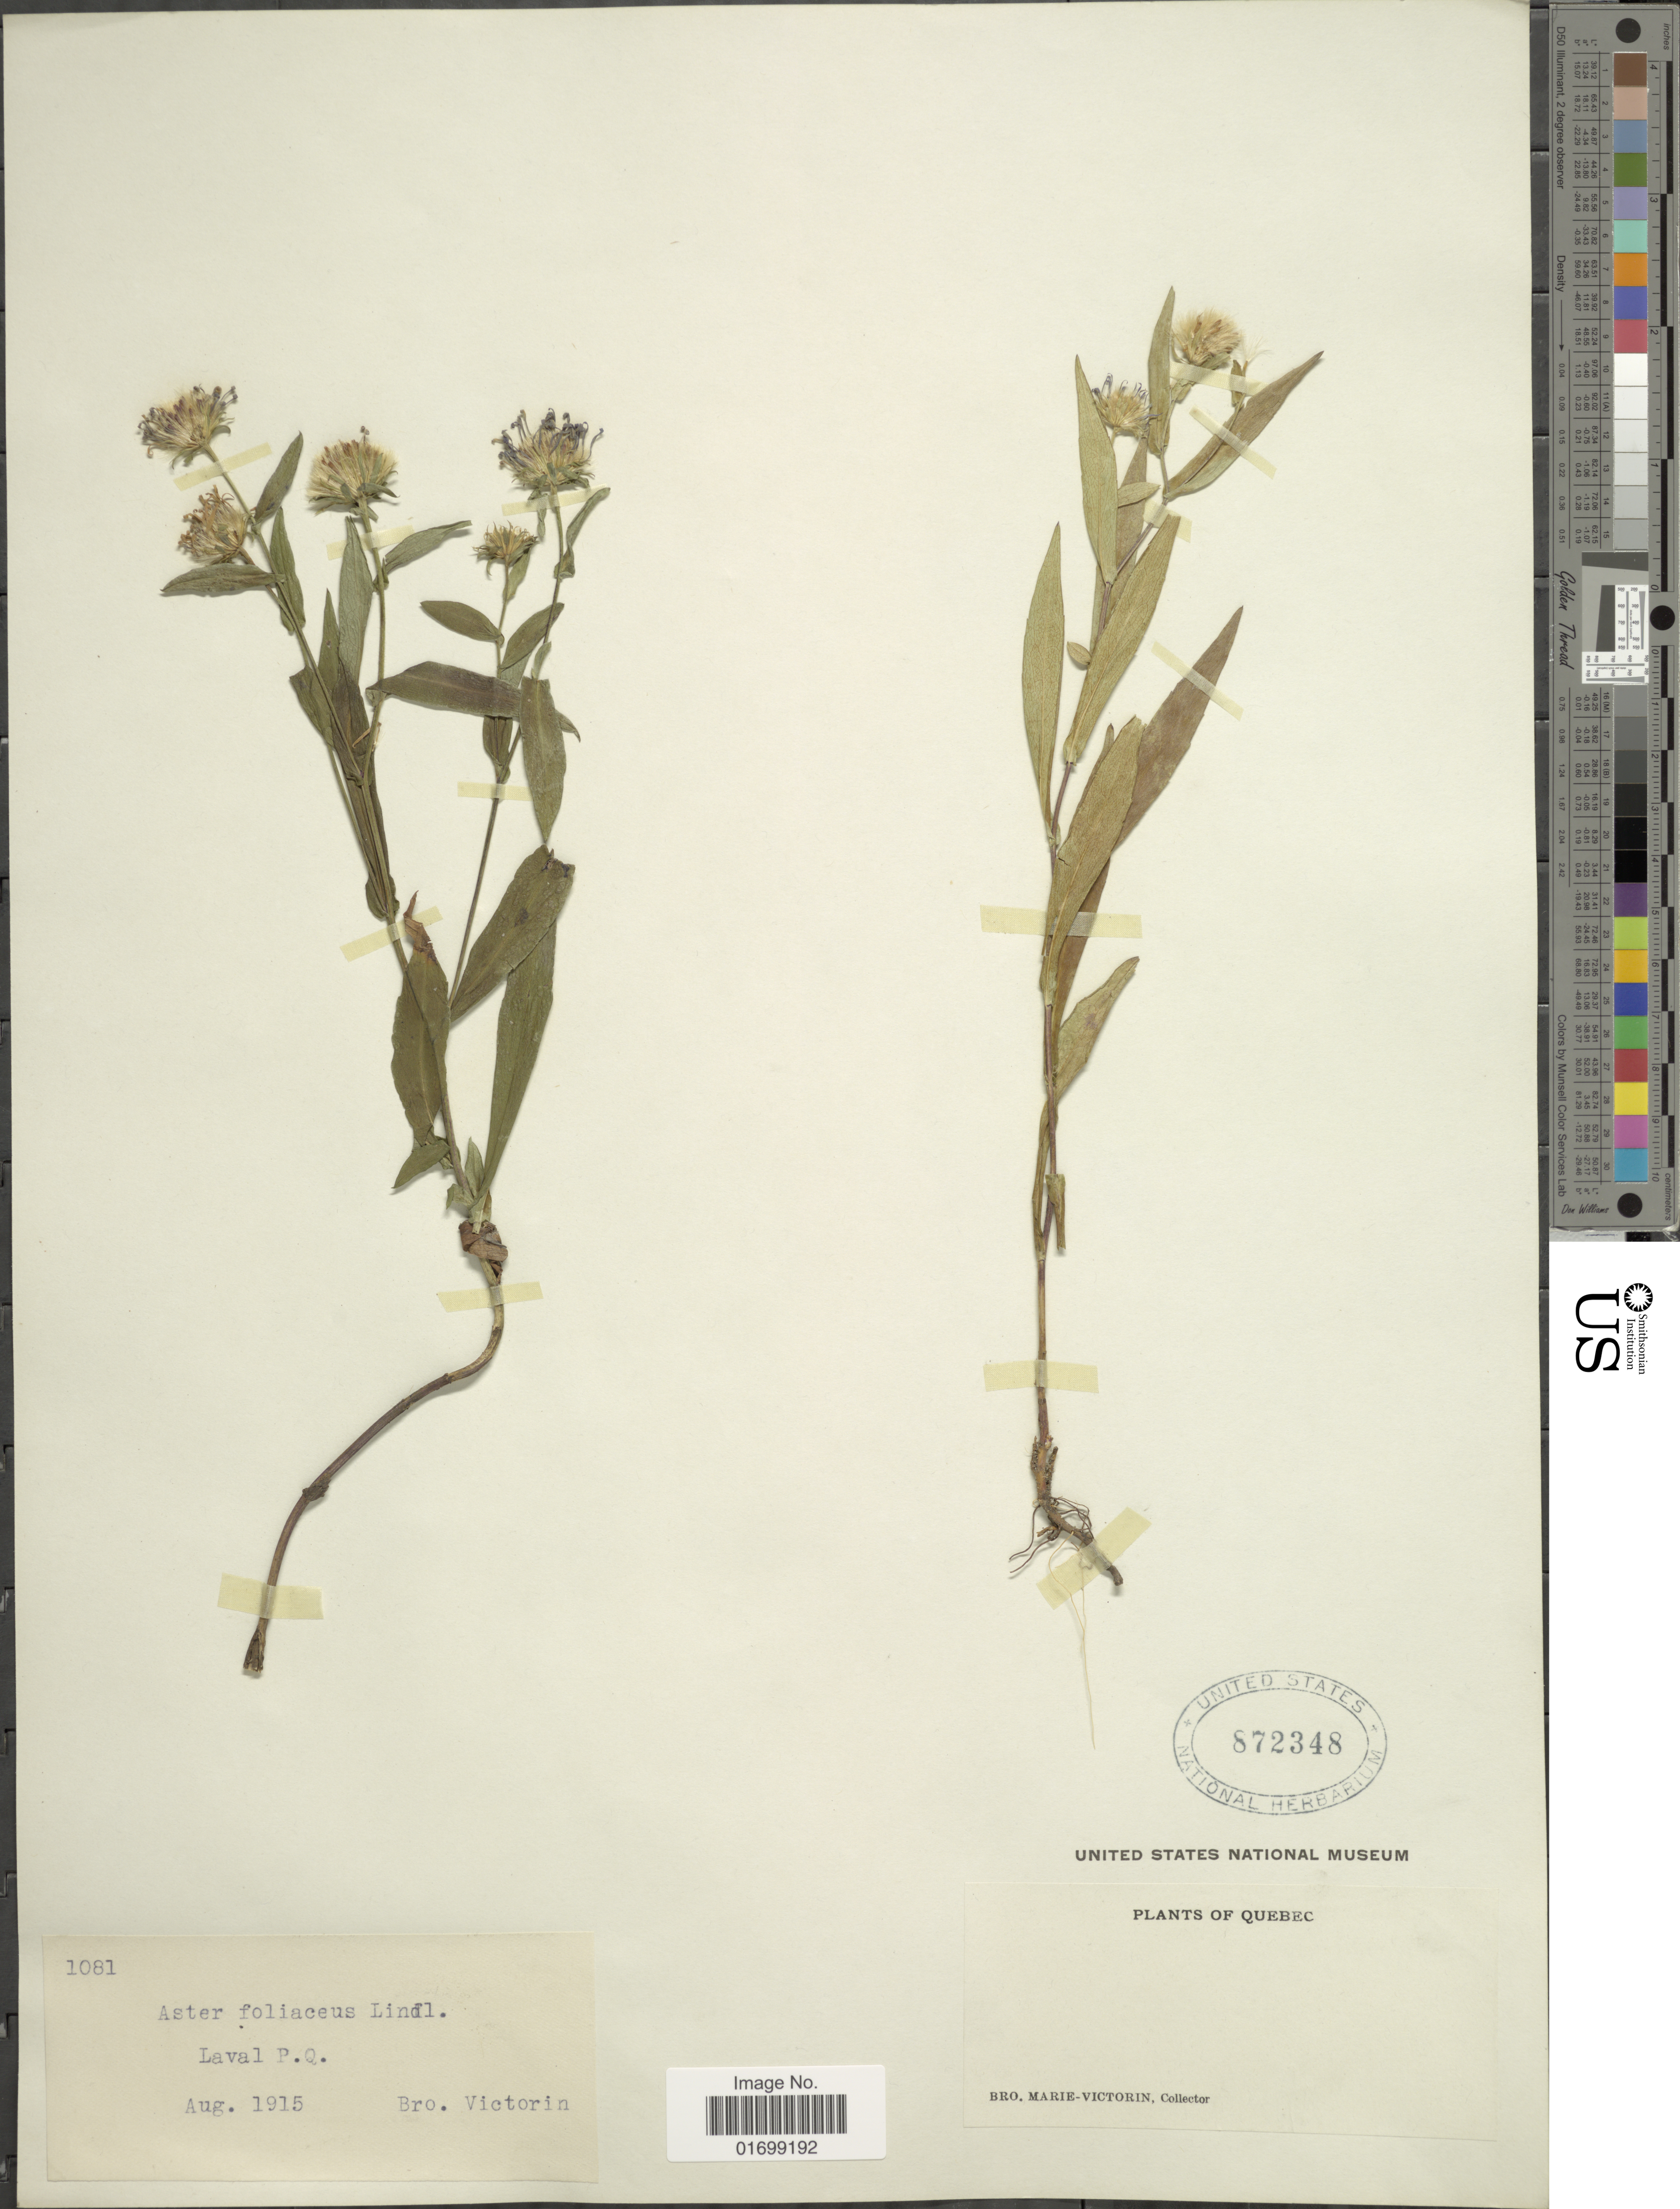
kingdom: Plantae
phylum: Tracheophyta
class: Magnoliopsida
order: Asterales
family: Asteraceae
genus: Symphyotrichum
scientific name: Symphyotrichum foliaceum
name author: (Lindl. ex DC.) G.L. Nesom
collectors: Fr. Marie-Victorin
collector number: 1081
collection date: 1915-08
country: Canada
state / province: Quebec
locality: Laval P.Q.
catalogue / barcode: US 872348